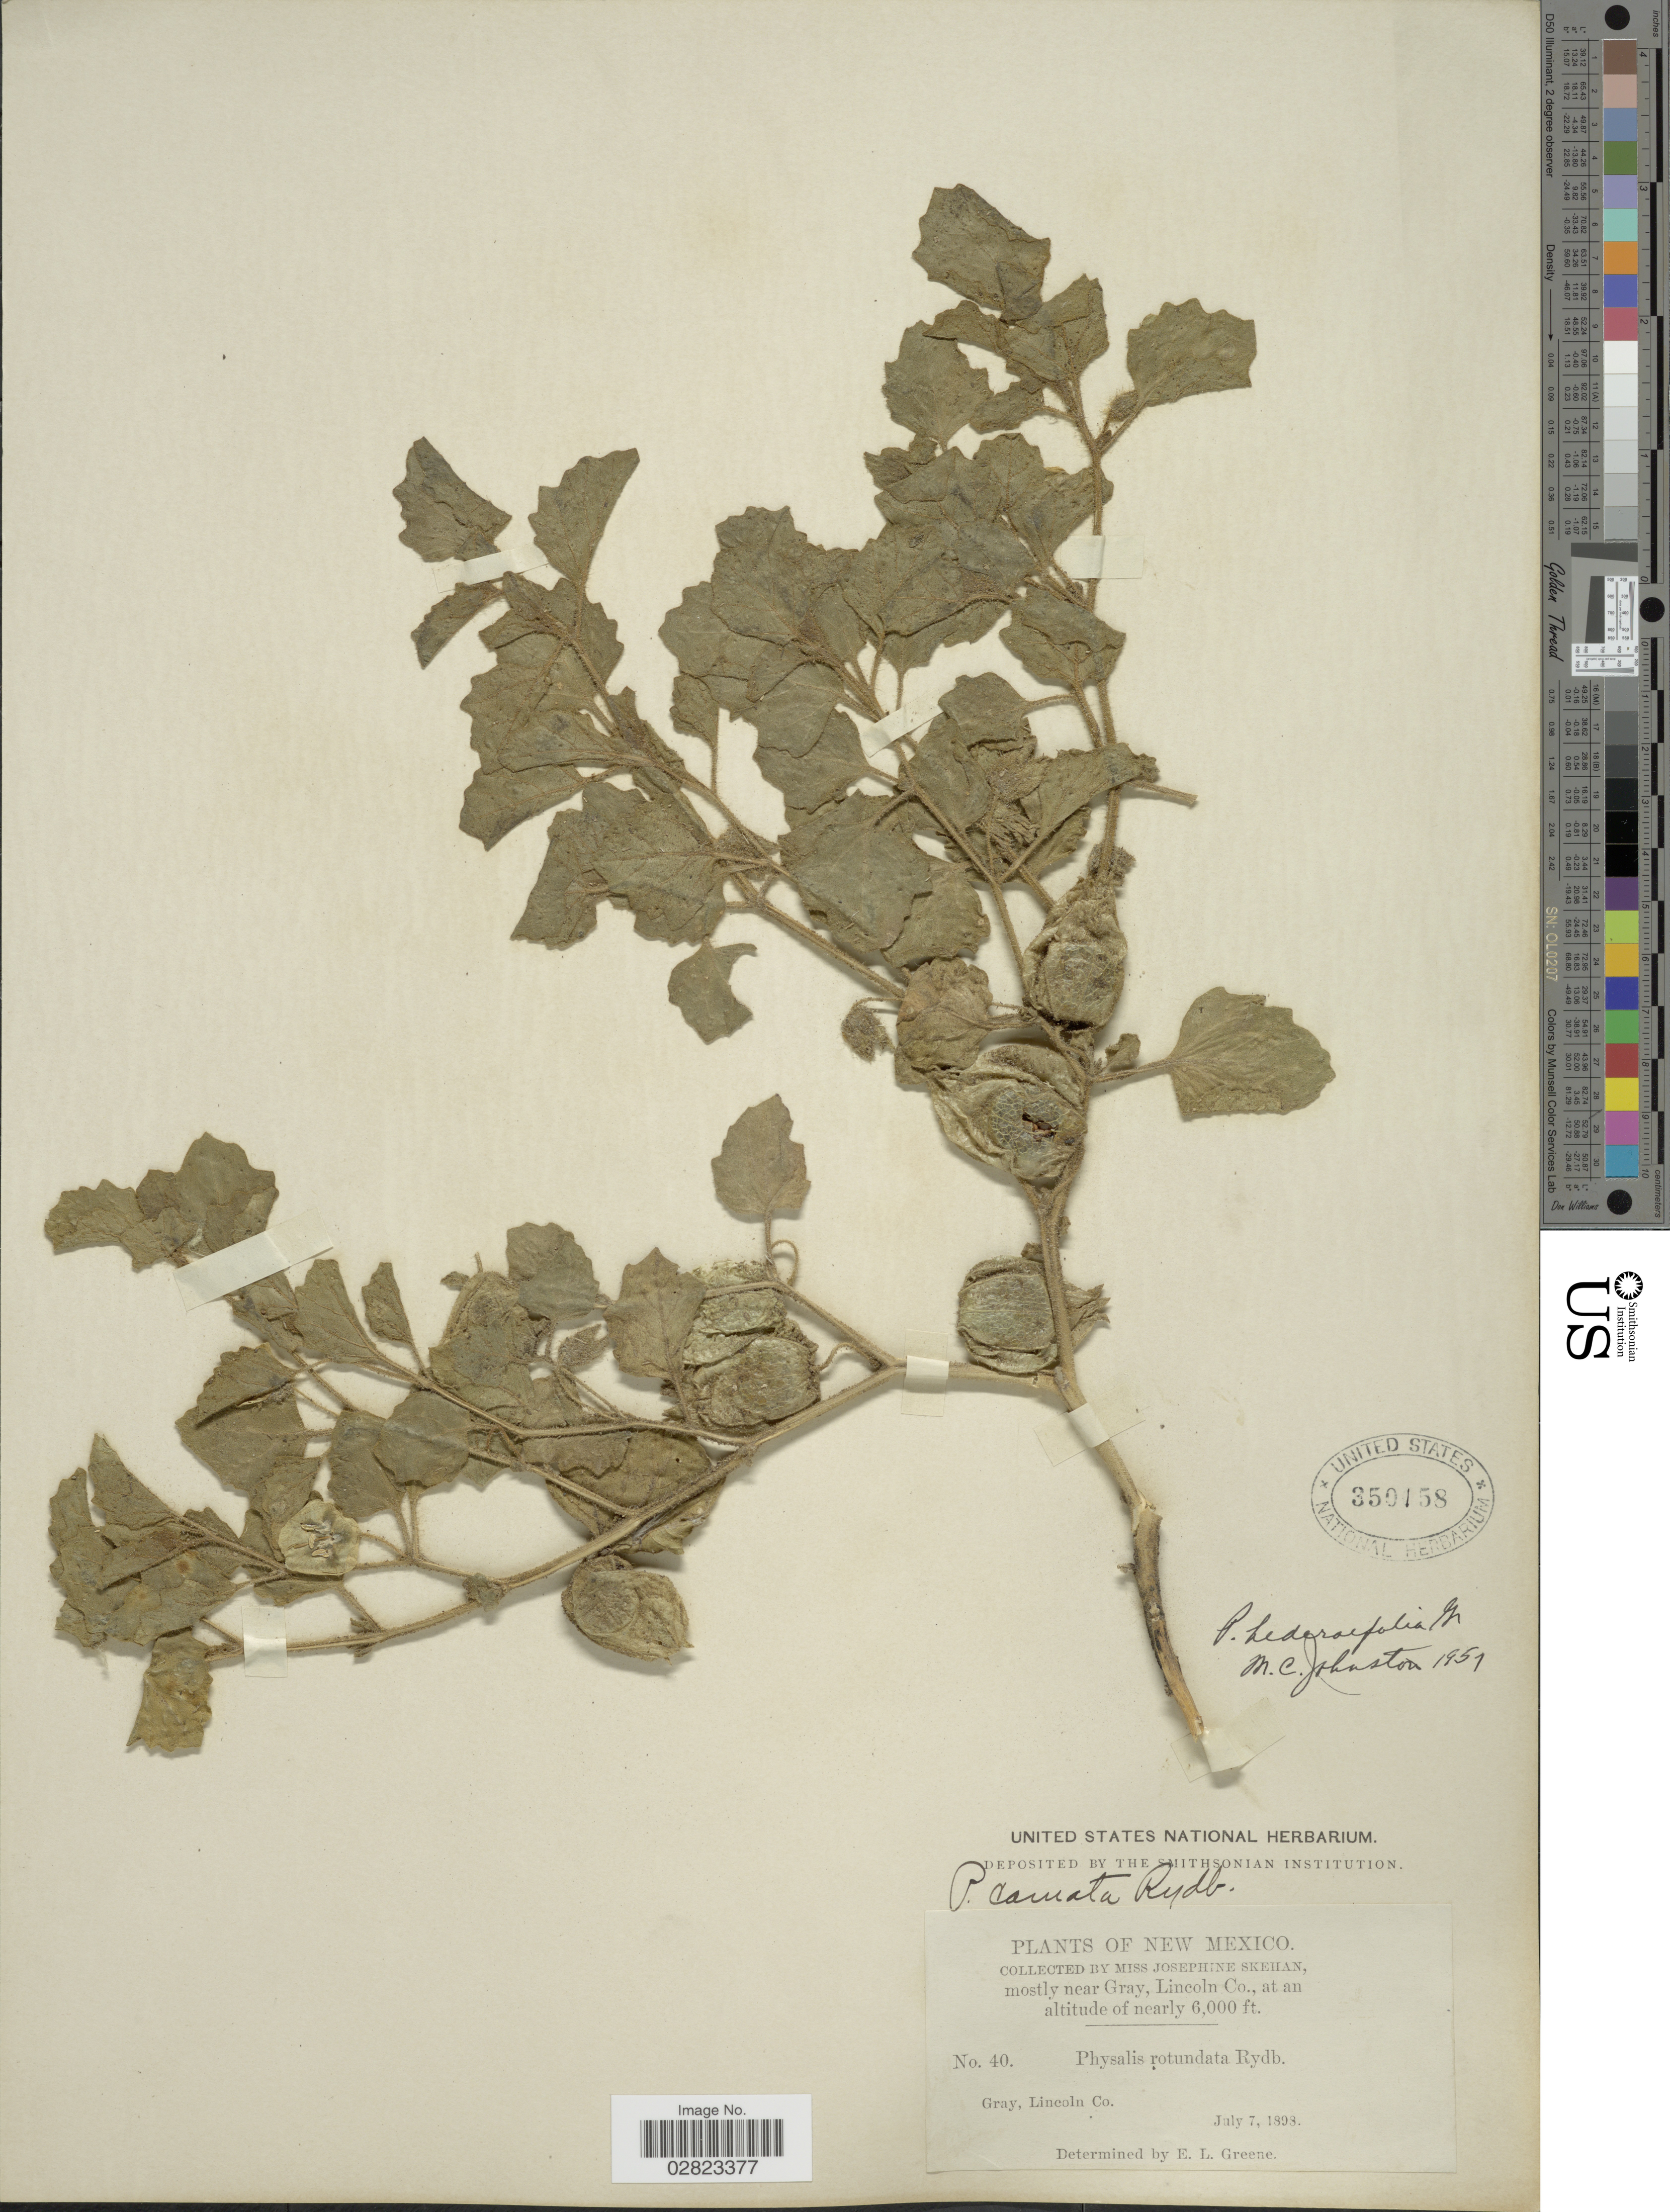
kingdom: Plantae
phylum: Tracheophyta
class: Magnoliopsida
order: Solanales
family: Solanaceae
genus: Physalis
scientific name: Physalis hederifolia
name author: A. Gray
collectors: J. Skehan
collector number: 40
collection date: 1893-07-07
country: United States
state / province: New Mexico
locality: Near Gray, Lincoln Co.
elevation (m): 1829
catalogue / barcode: US 350158